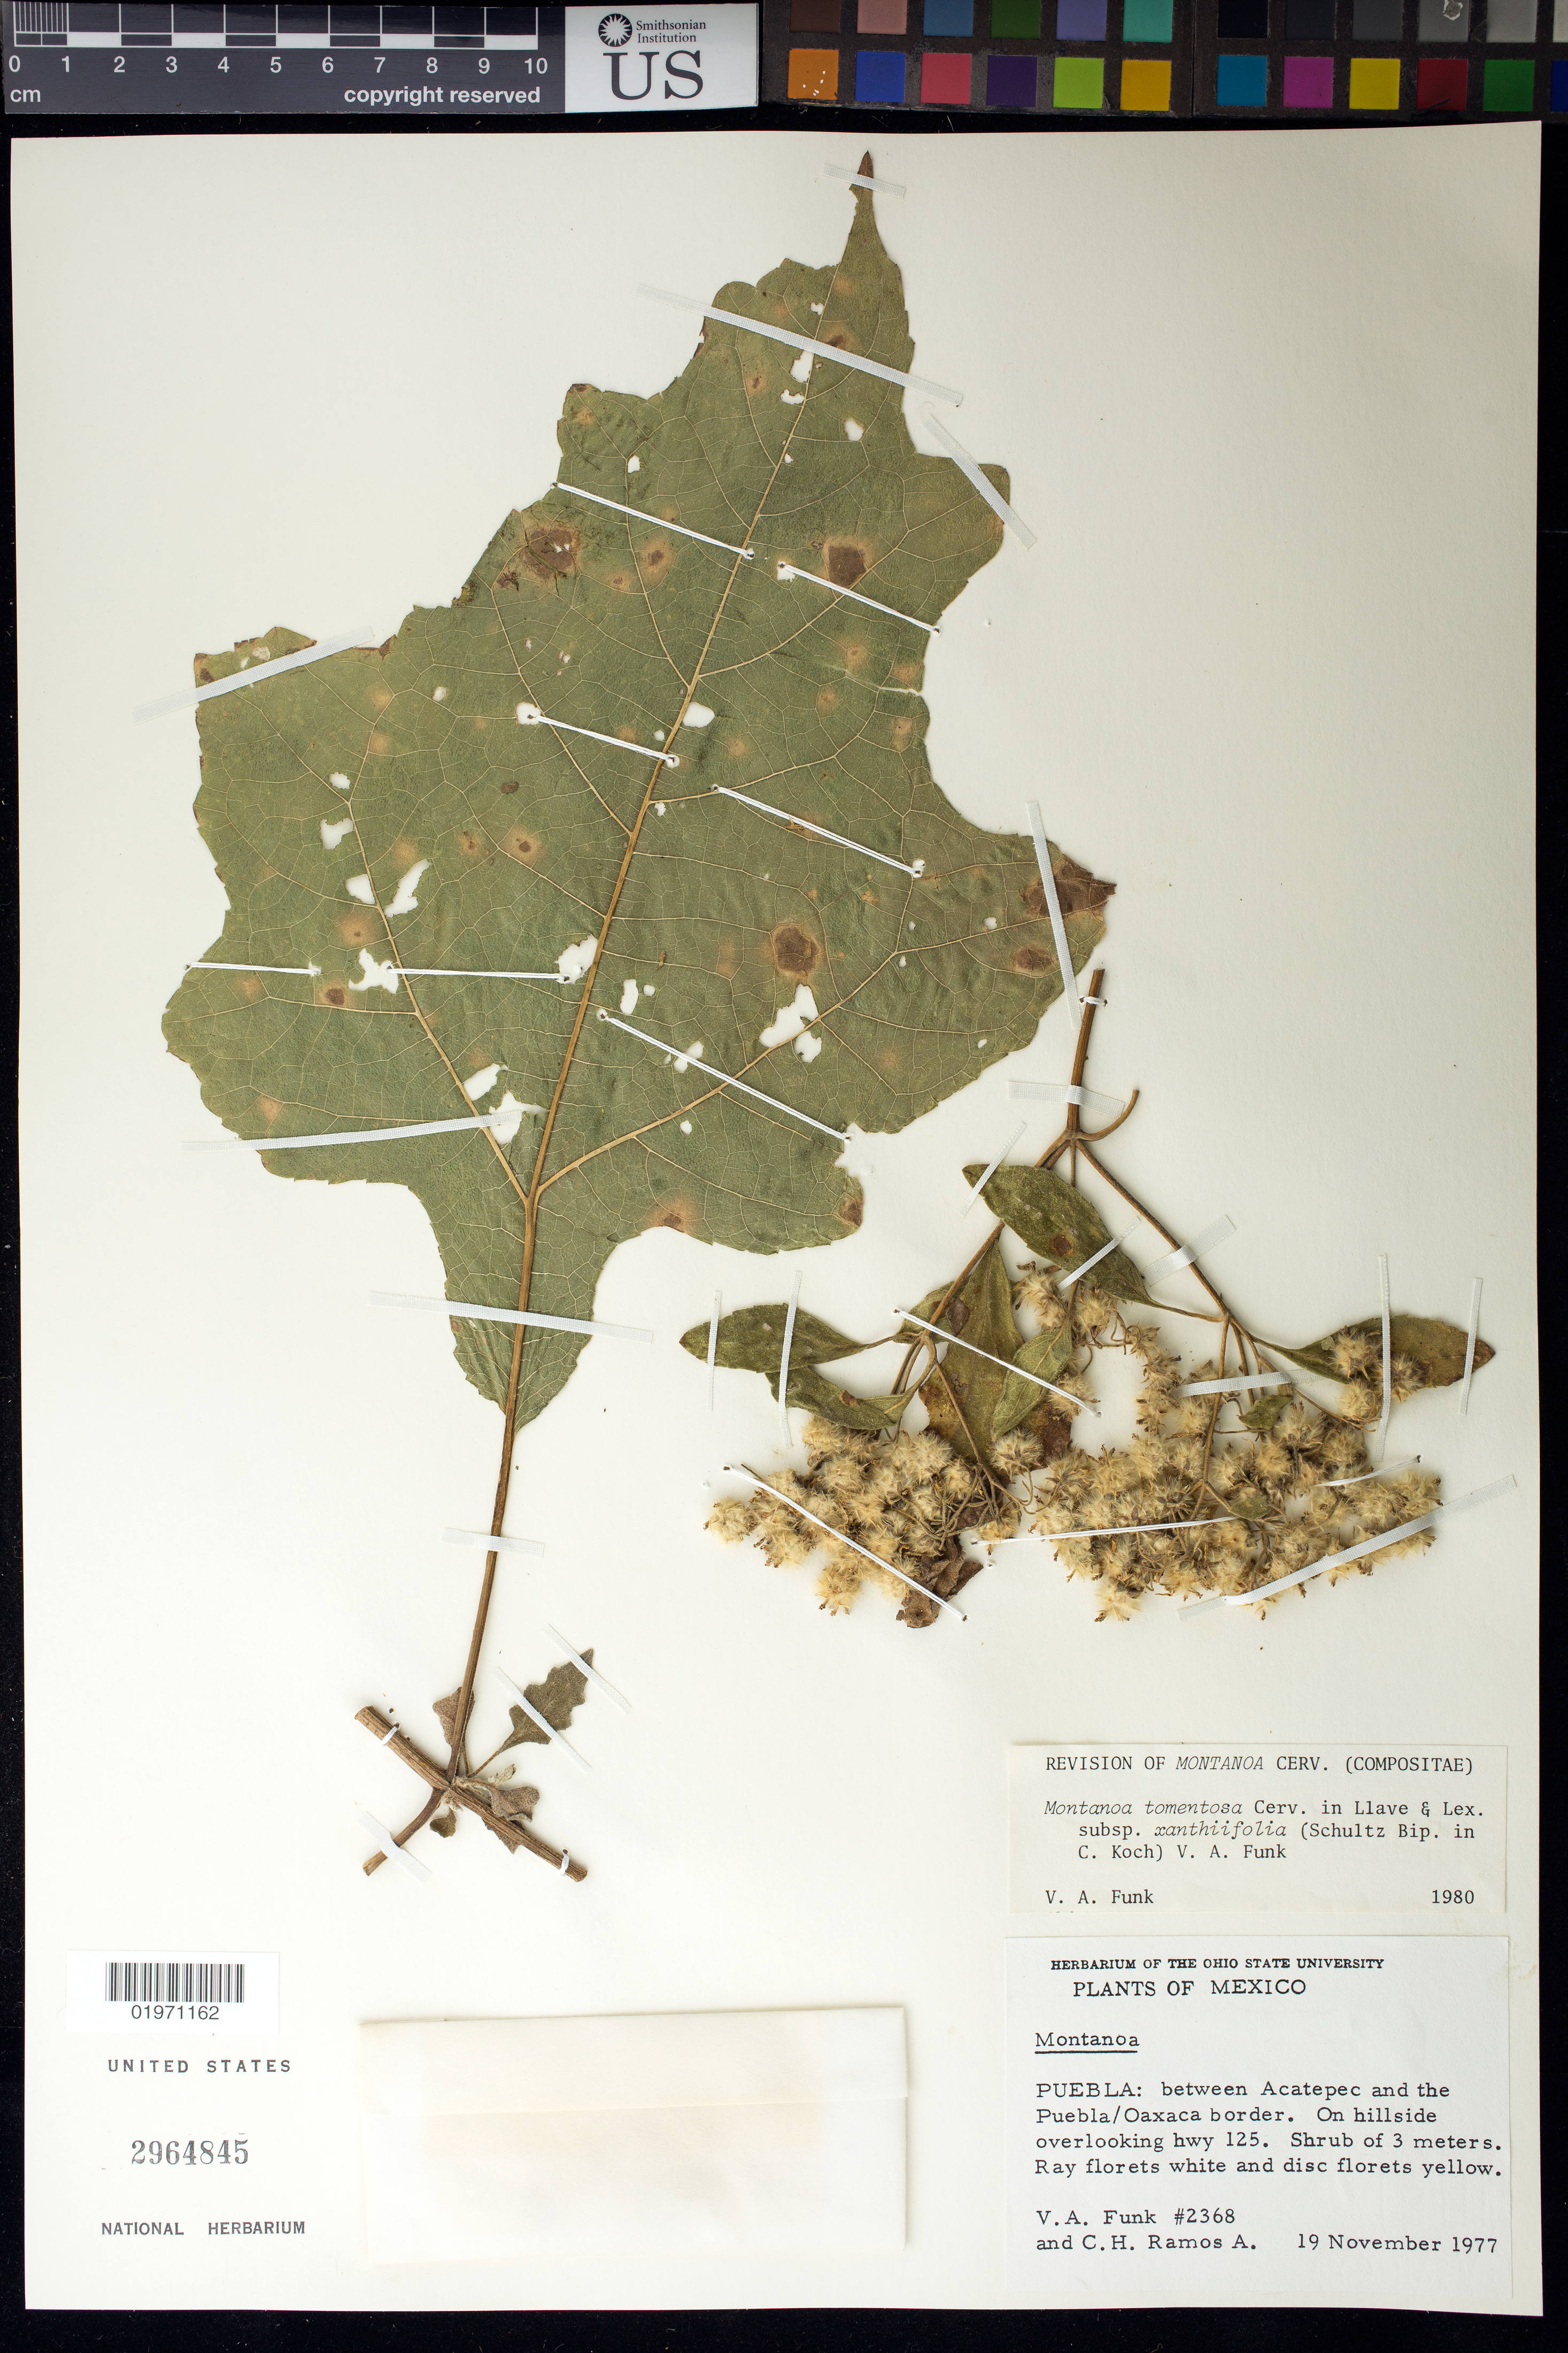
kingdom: Plantae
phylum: Tracheophyta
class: Magnoliopsida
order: Asterales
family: Asteraceae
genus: Montanoa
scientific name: Montanoa tomentosa subsp. xanthiifolia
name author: (Sch. Bip. in C. Koch) V.A. Funk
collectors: V. Funk & C. H. Ramos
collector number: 2368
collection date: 1977-11-19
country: Mexico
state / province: Puebla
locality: Between Acatepec and the Puebla/Oaxaca border.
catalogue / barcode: US 2964845